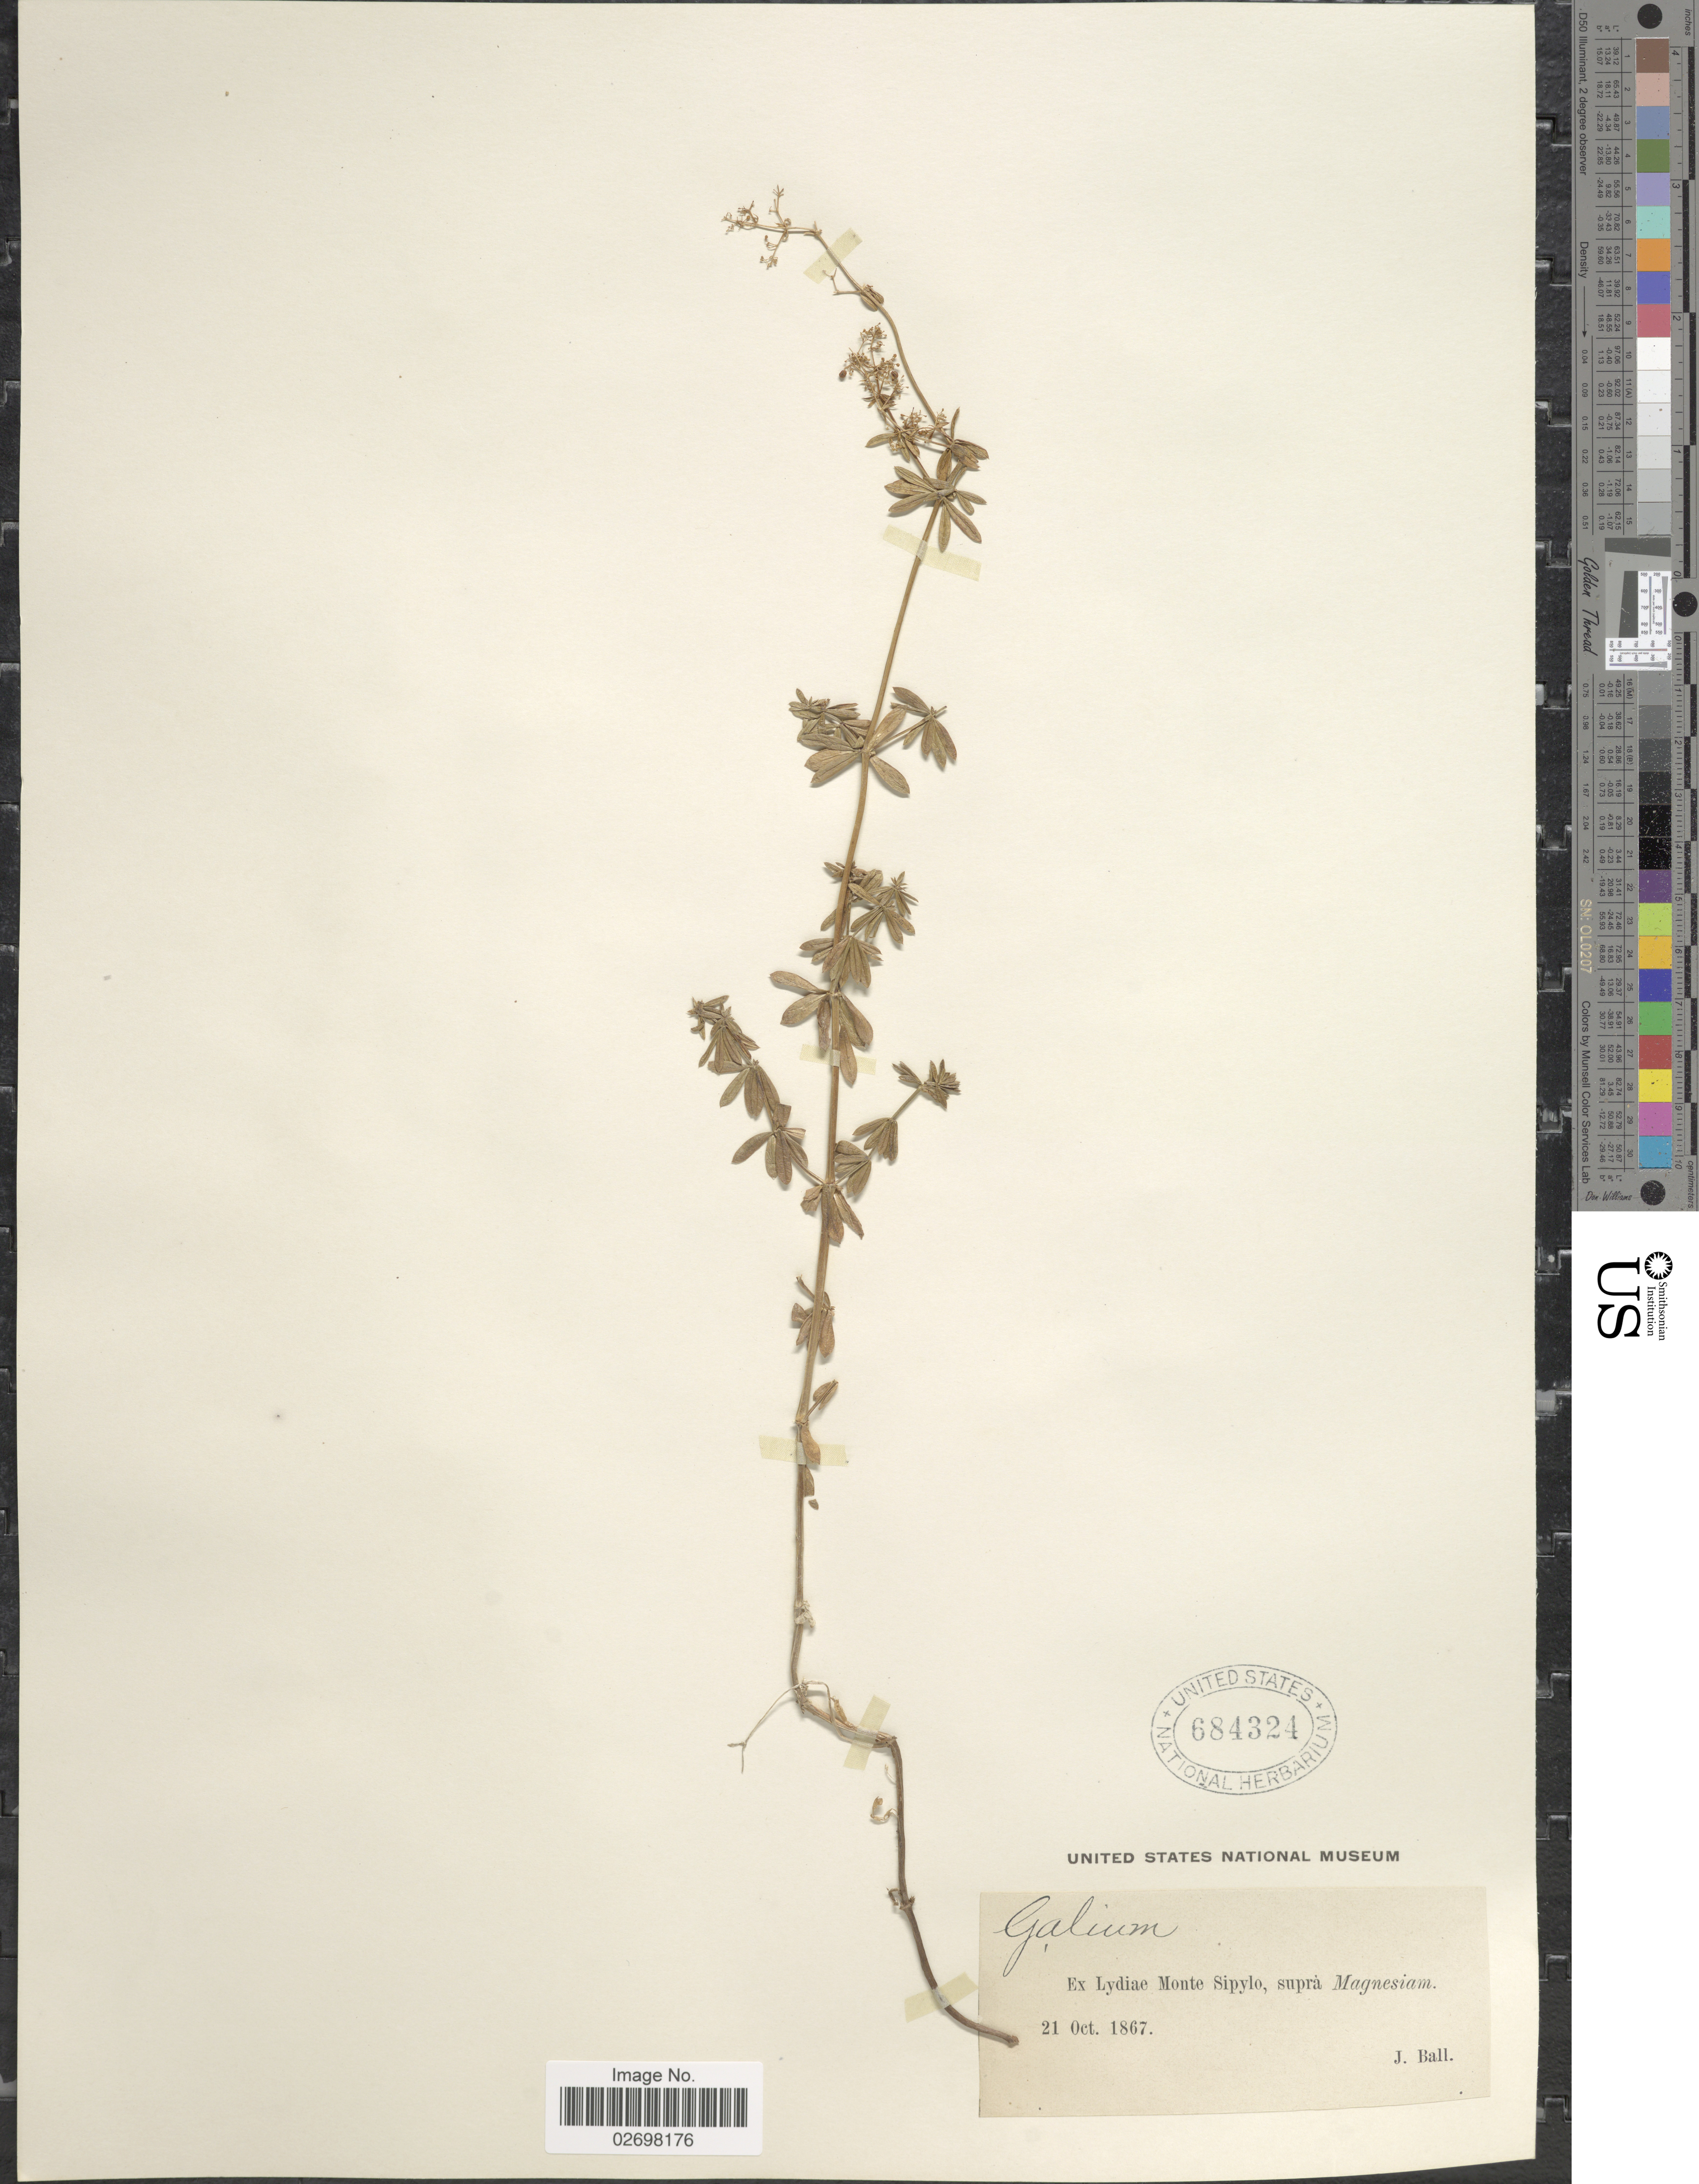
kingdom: Plantae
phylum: Tracheophyta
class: Magnoliopsida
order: Gentianales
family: Rubiaceae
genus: Galium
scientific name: Galium sp.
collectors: J. Ball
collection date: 1867-10-21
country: Turkey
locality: Lydiae Monte Sipylo, suprá Magnesiam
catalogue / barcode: US 684324